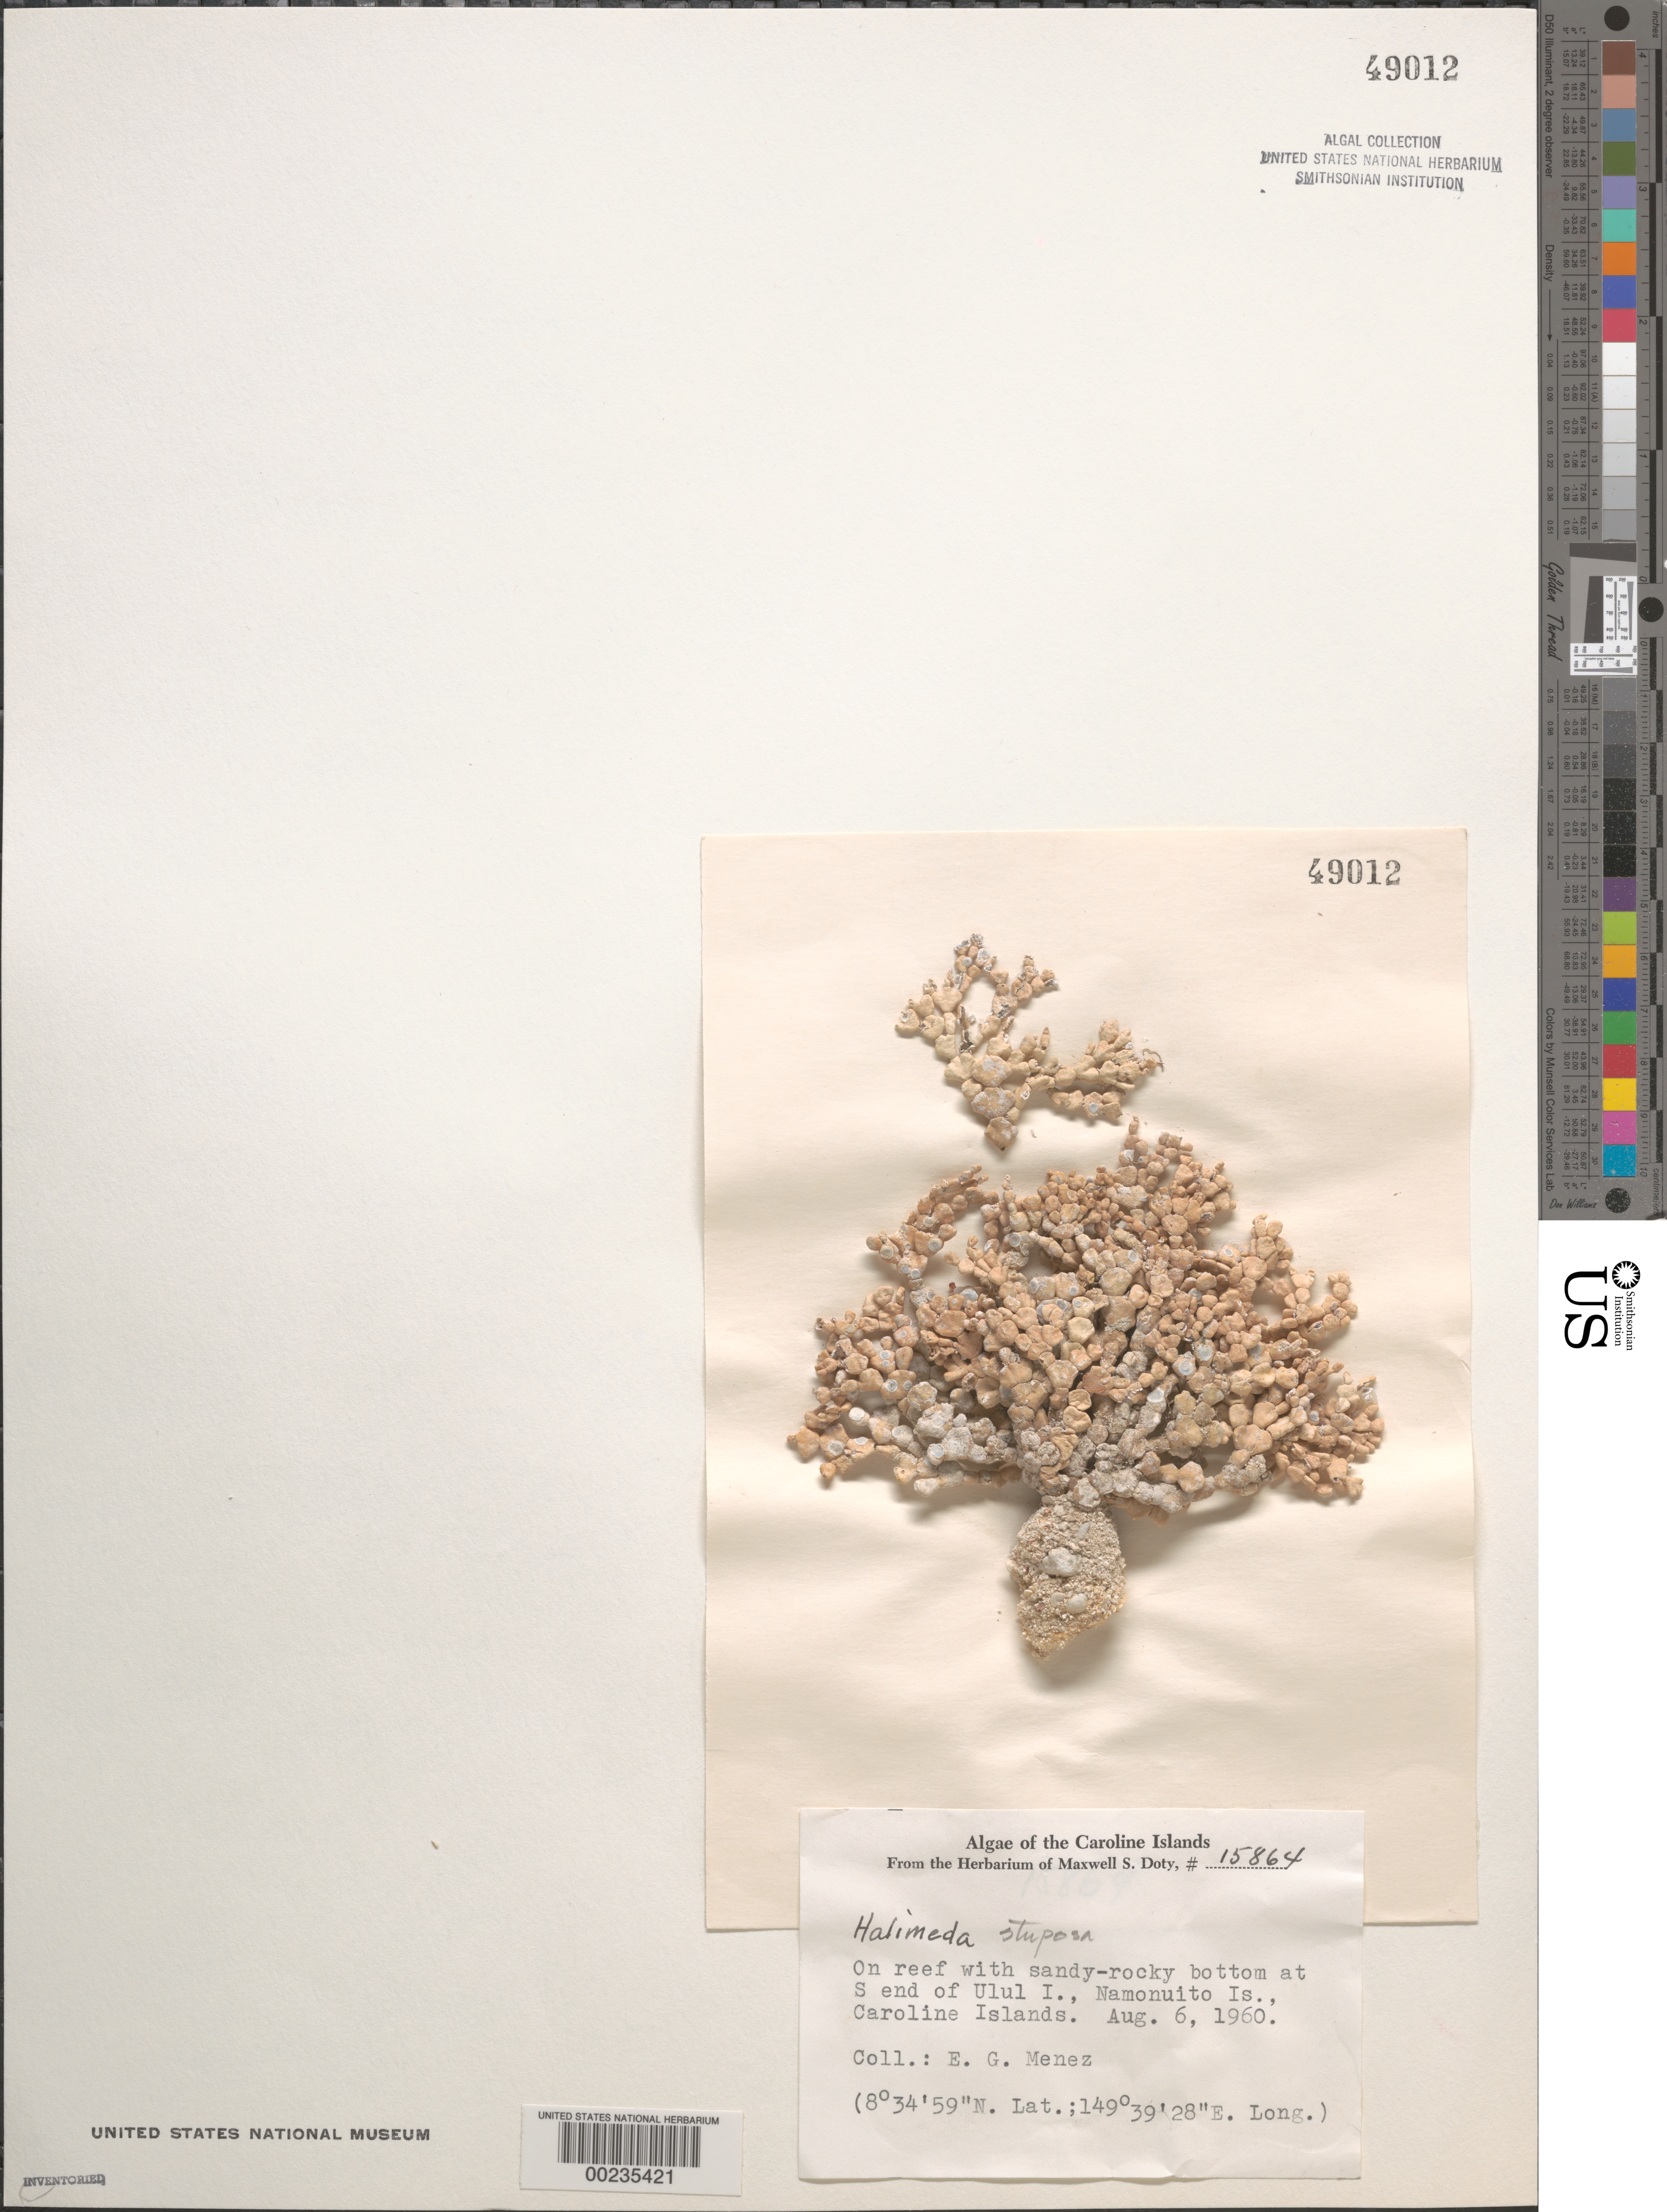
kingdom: Plantae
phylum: Chlorophyta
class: Ulvophyceae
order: Bryopsidales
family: Halimedaceae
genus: Halimeda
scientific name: Halimeda stuposa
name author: W.R. Taylor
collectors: Meñez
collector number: MSD 15864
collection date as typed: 06 Aug 1960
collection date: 1960-08-06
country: Micronesia, Federated States of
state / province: Truk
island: Namonuito Atoll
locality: Ulal Islet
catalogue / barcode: US 49012